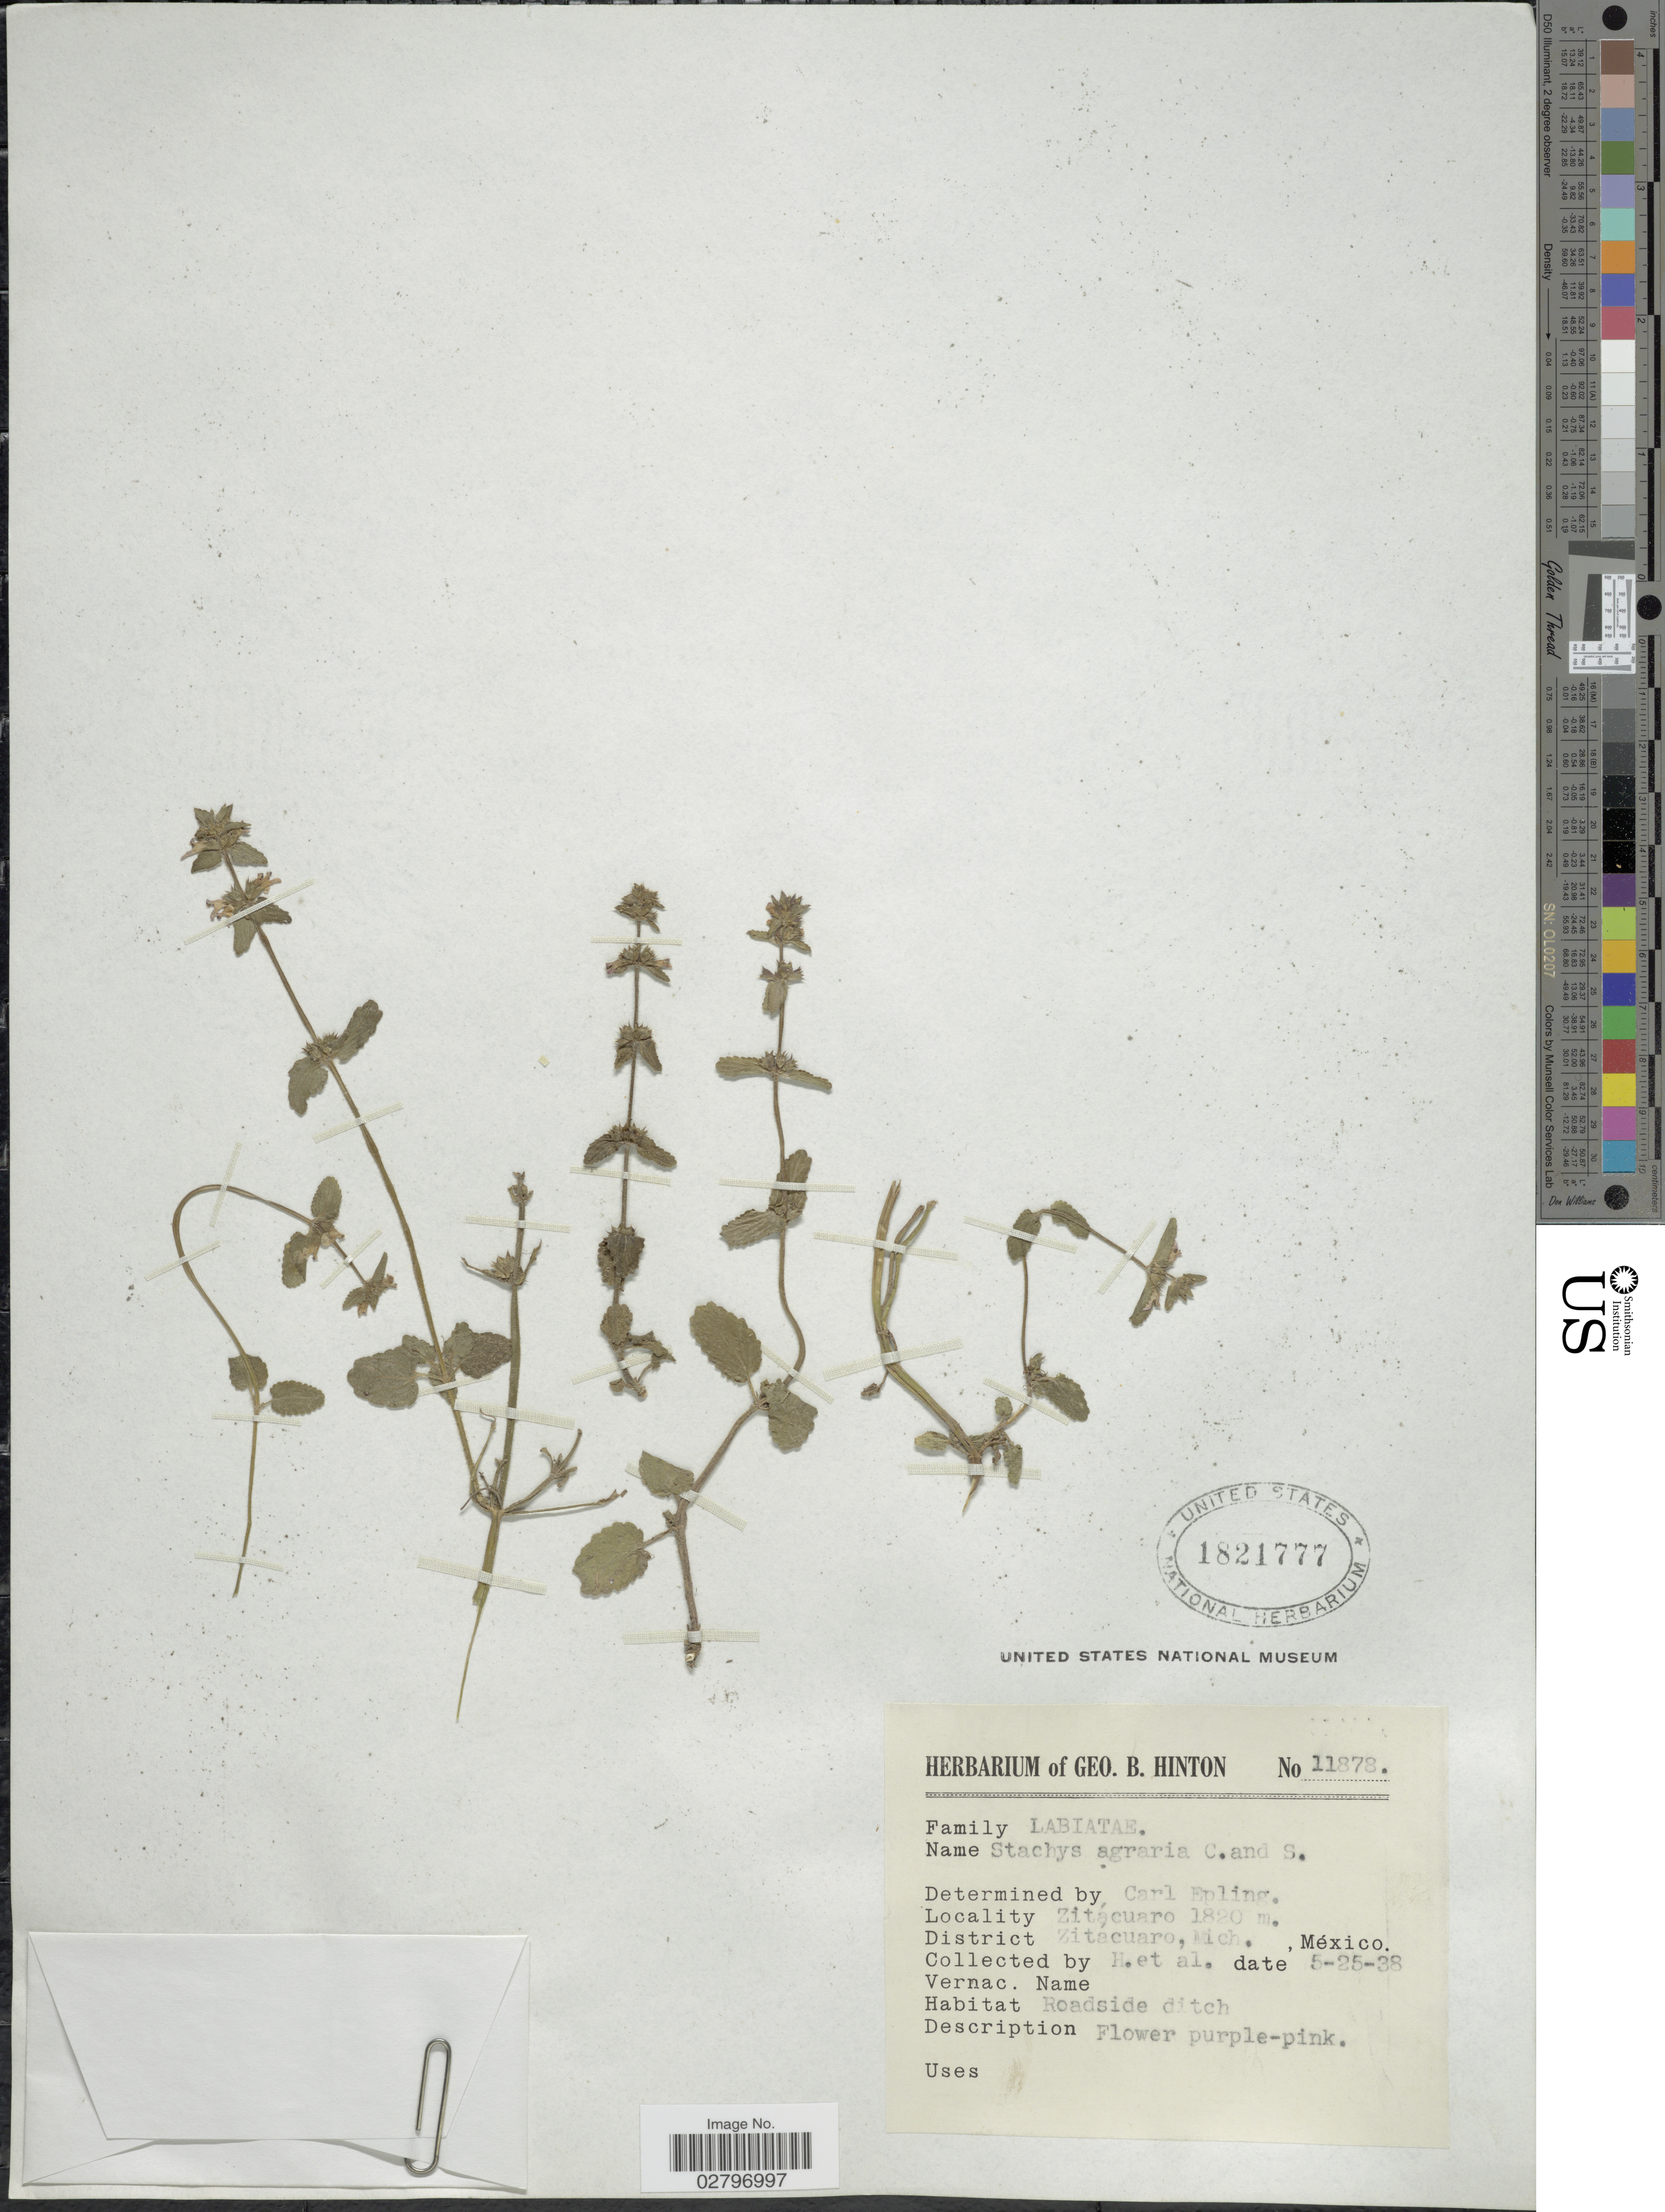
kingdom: Plantae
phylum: Tracheophyta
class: Magnoliopsida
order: Lamiales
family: Lamiaceae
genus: Stachys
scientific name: Stachys agraria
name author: Schltdl. & Cham.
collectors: G. B. Hinton & et al.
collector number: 11878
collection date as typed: Transcribed d/m/y: 25/5/38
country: Mexico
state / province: Michoacán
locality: Zitácuaro, District Zitácuaro, Mich., México.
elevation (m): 1820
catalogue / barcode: US 1821777